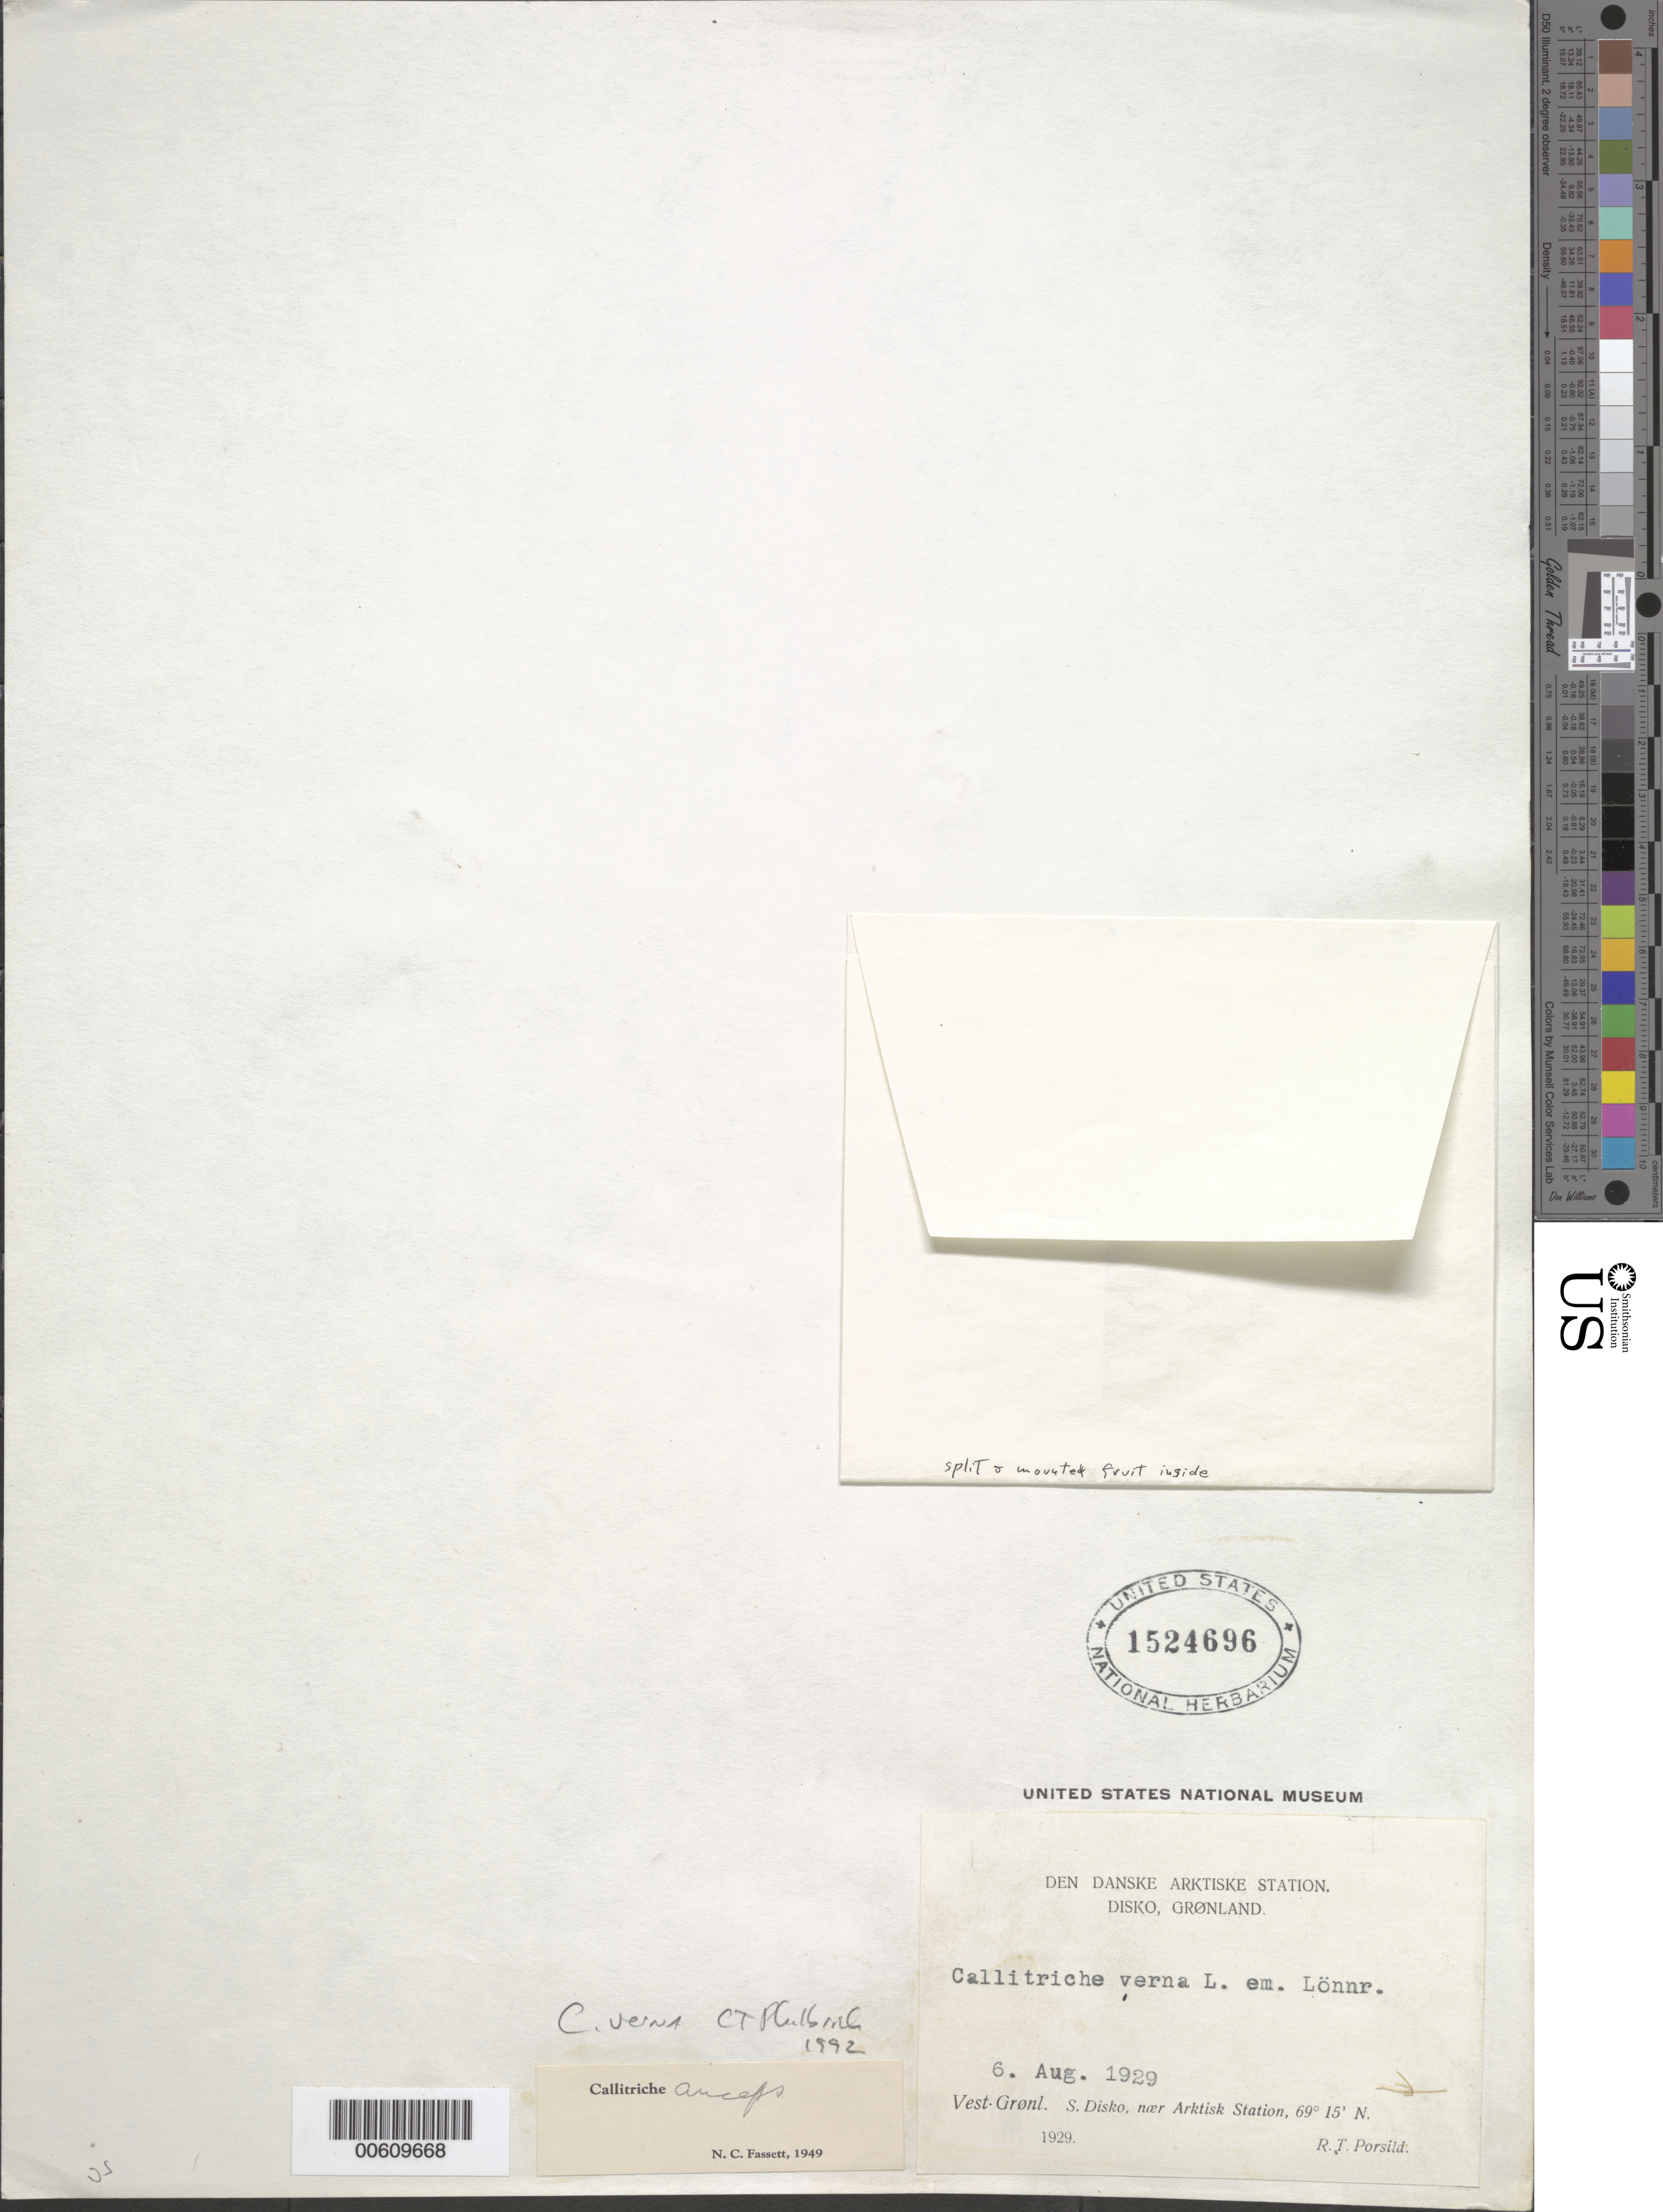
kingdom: Plantae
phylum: Tracheophyta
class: Magnoliopsida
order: Lamiales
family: Plantaginaceae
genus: Callitriche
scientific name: Callitriche verna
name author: L.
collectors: R. T. Porsild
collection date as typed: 06 Aug 1929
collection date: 1929-08-06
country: Greenland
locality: Vest-Grønl, S. Disko, near Arktisk Station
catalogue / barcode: US 1524696